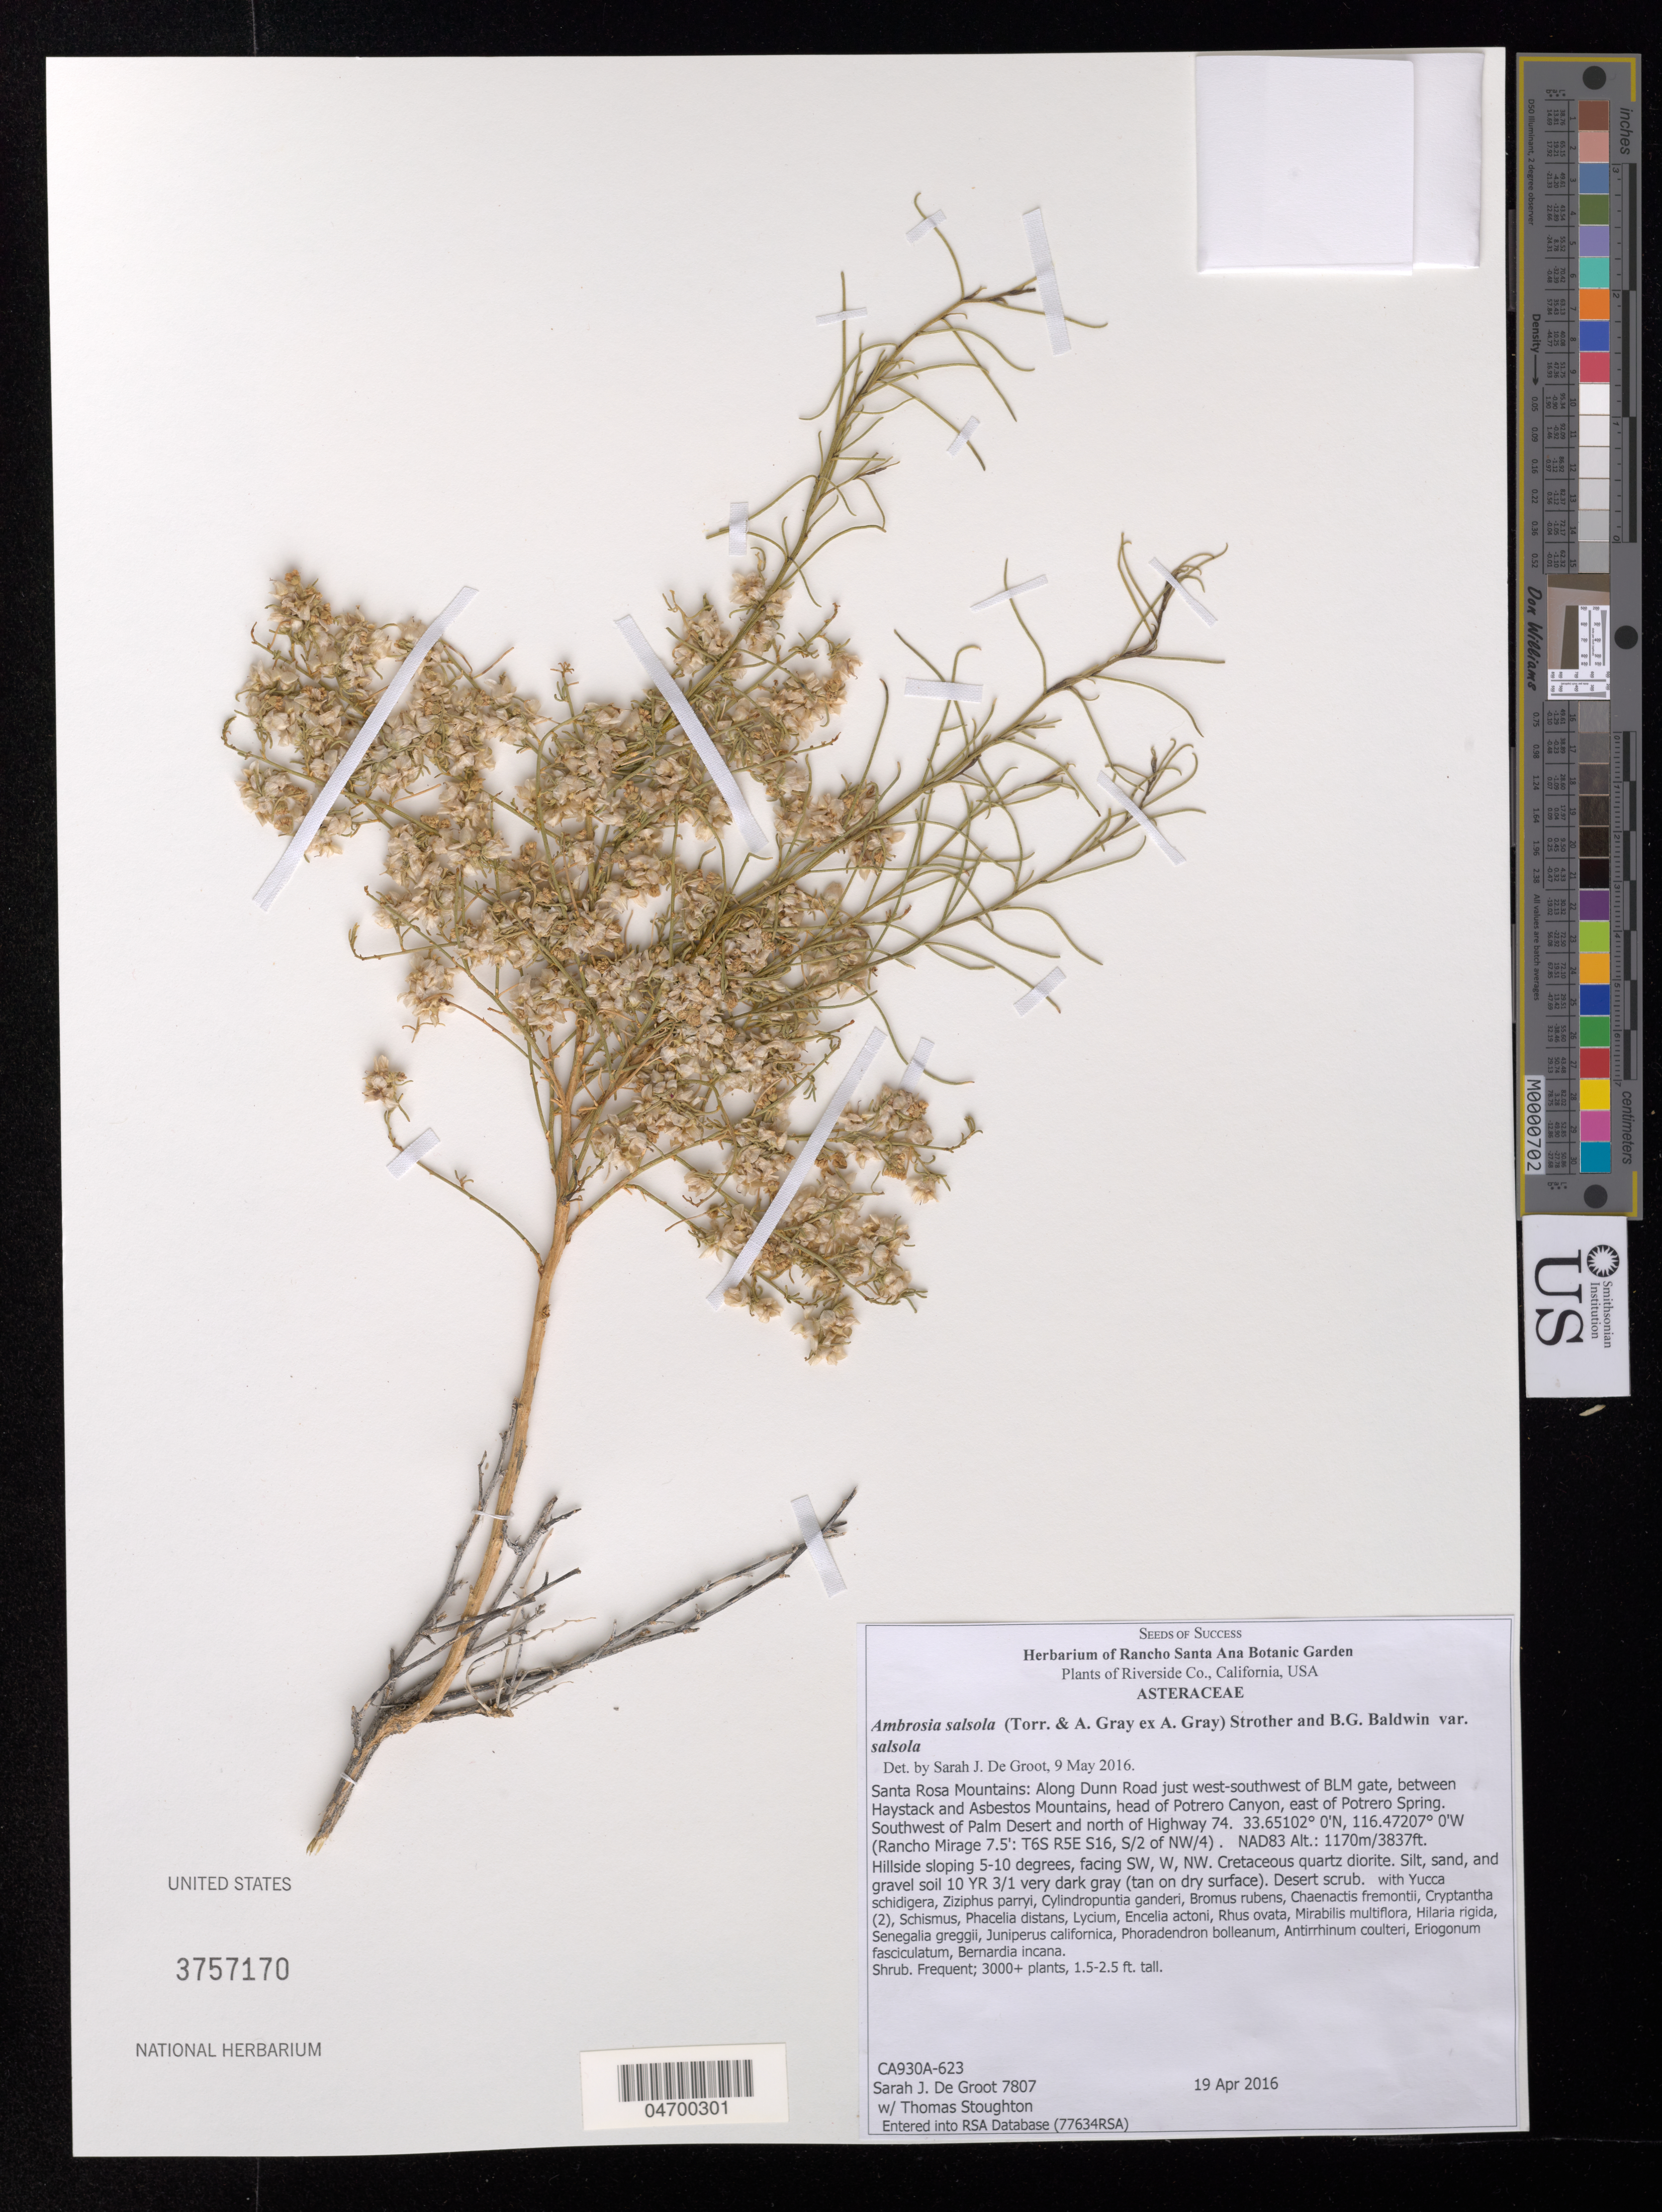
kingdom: Plantae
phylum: Tracheophyta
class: Magnoliopsida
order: Asterales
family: Asteraceae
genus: Ambrosia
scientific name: Ambrosia salsola var. salsola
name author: (Torr. & A. Gray) Strother & B.G. Baldwin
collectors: S. De Groot & T. Stoughton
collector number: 7807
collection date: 2016-04-19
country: United States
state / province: California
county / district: Riverside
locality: Riverside Co. Santa Rosa Mountains: Along Dunn Road just west-southwest of BLM gate, between Haystack and Asbestos Mountains, head of Potrero Canyon, east of Potrero Spring. Southwest of Palm Desert and north of Highway 74. (Rancho Mirage 7.5': T6S R5E S16, S/2 of NW/4).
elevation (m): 1170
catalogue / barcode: US 3757170